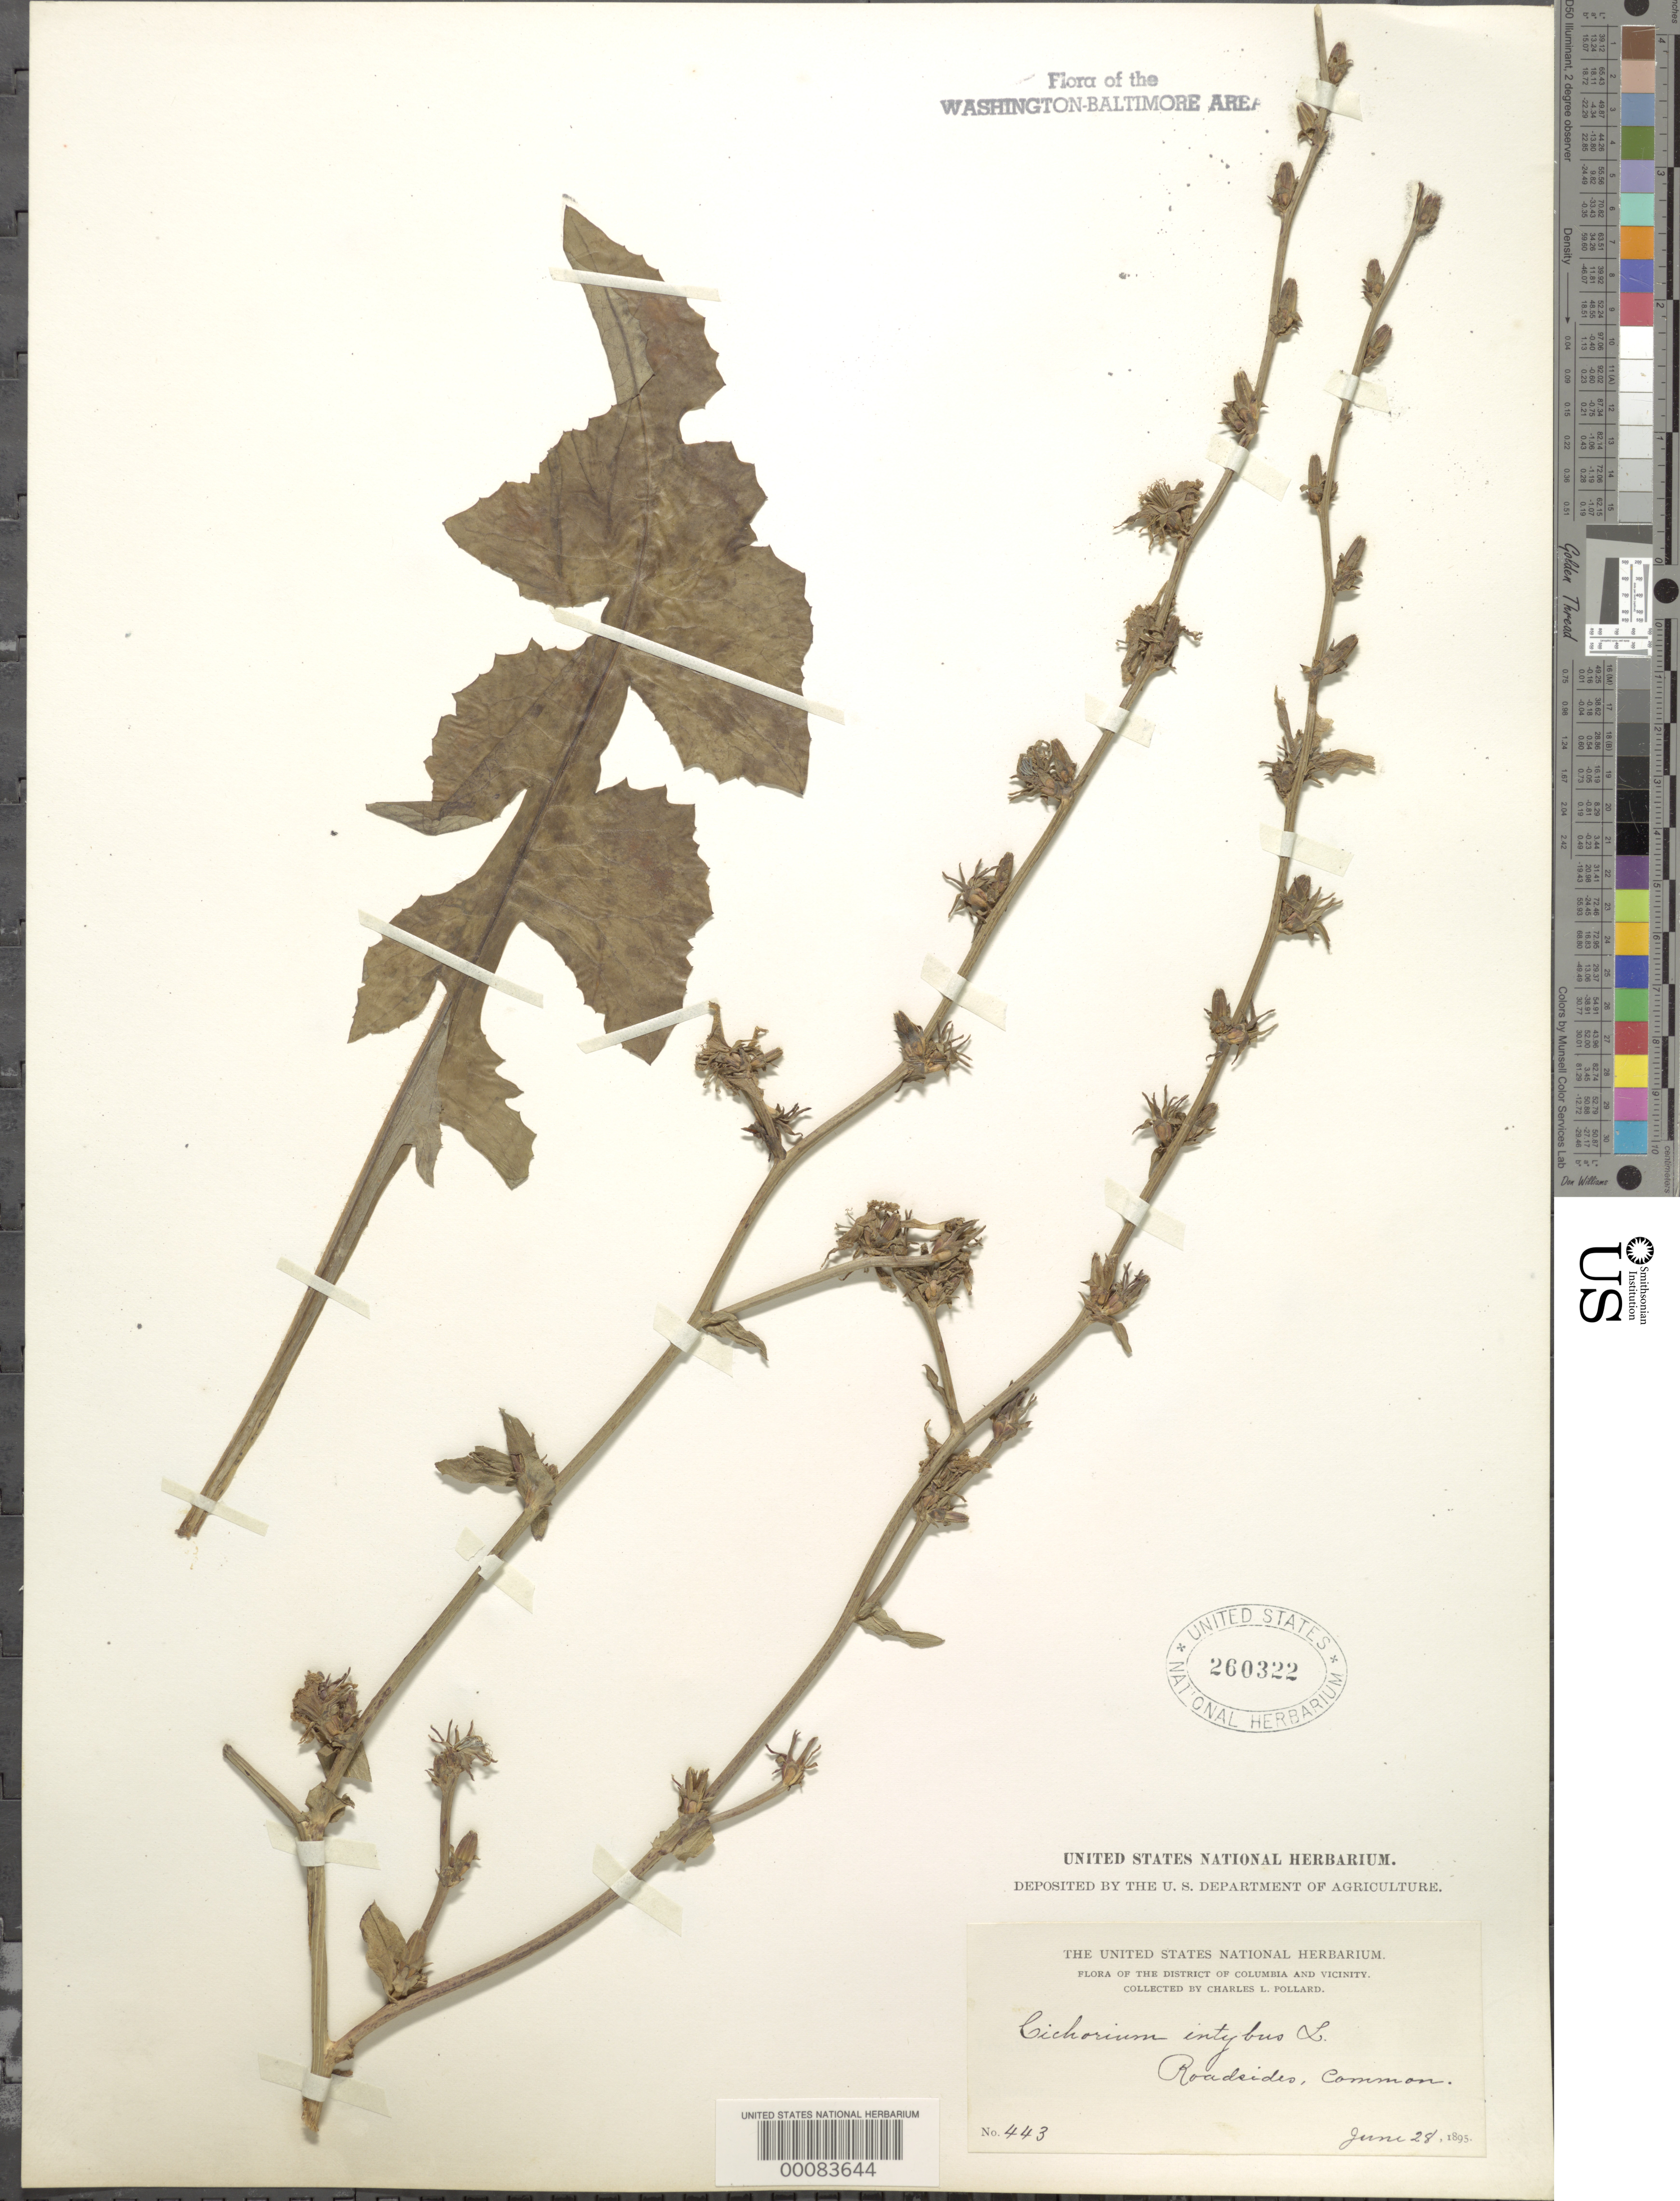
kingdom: Plantae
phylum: Tracheophyta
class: Magnoliopsida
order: Asterales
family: Asteraceae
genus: Cichorium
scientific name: Cichorium intybus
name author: L.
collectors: C. L. Pollard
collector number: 443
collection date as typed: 28 Jun 1895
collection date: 1895-06-28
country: United States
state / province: District of Columbia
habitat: Roadsides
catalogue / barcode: US 260322